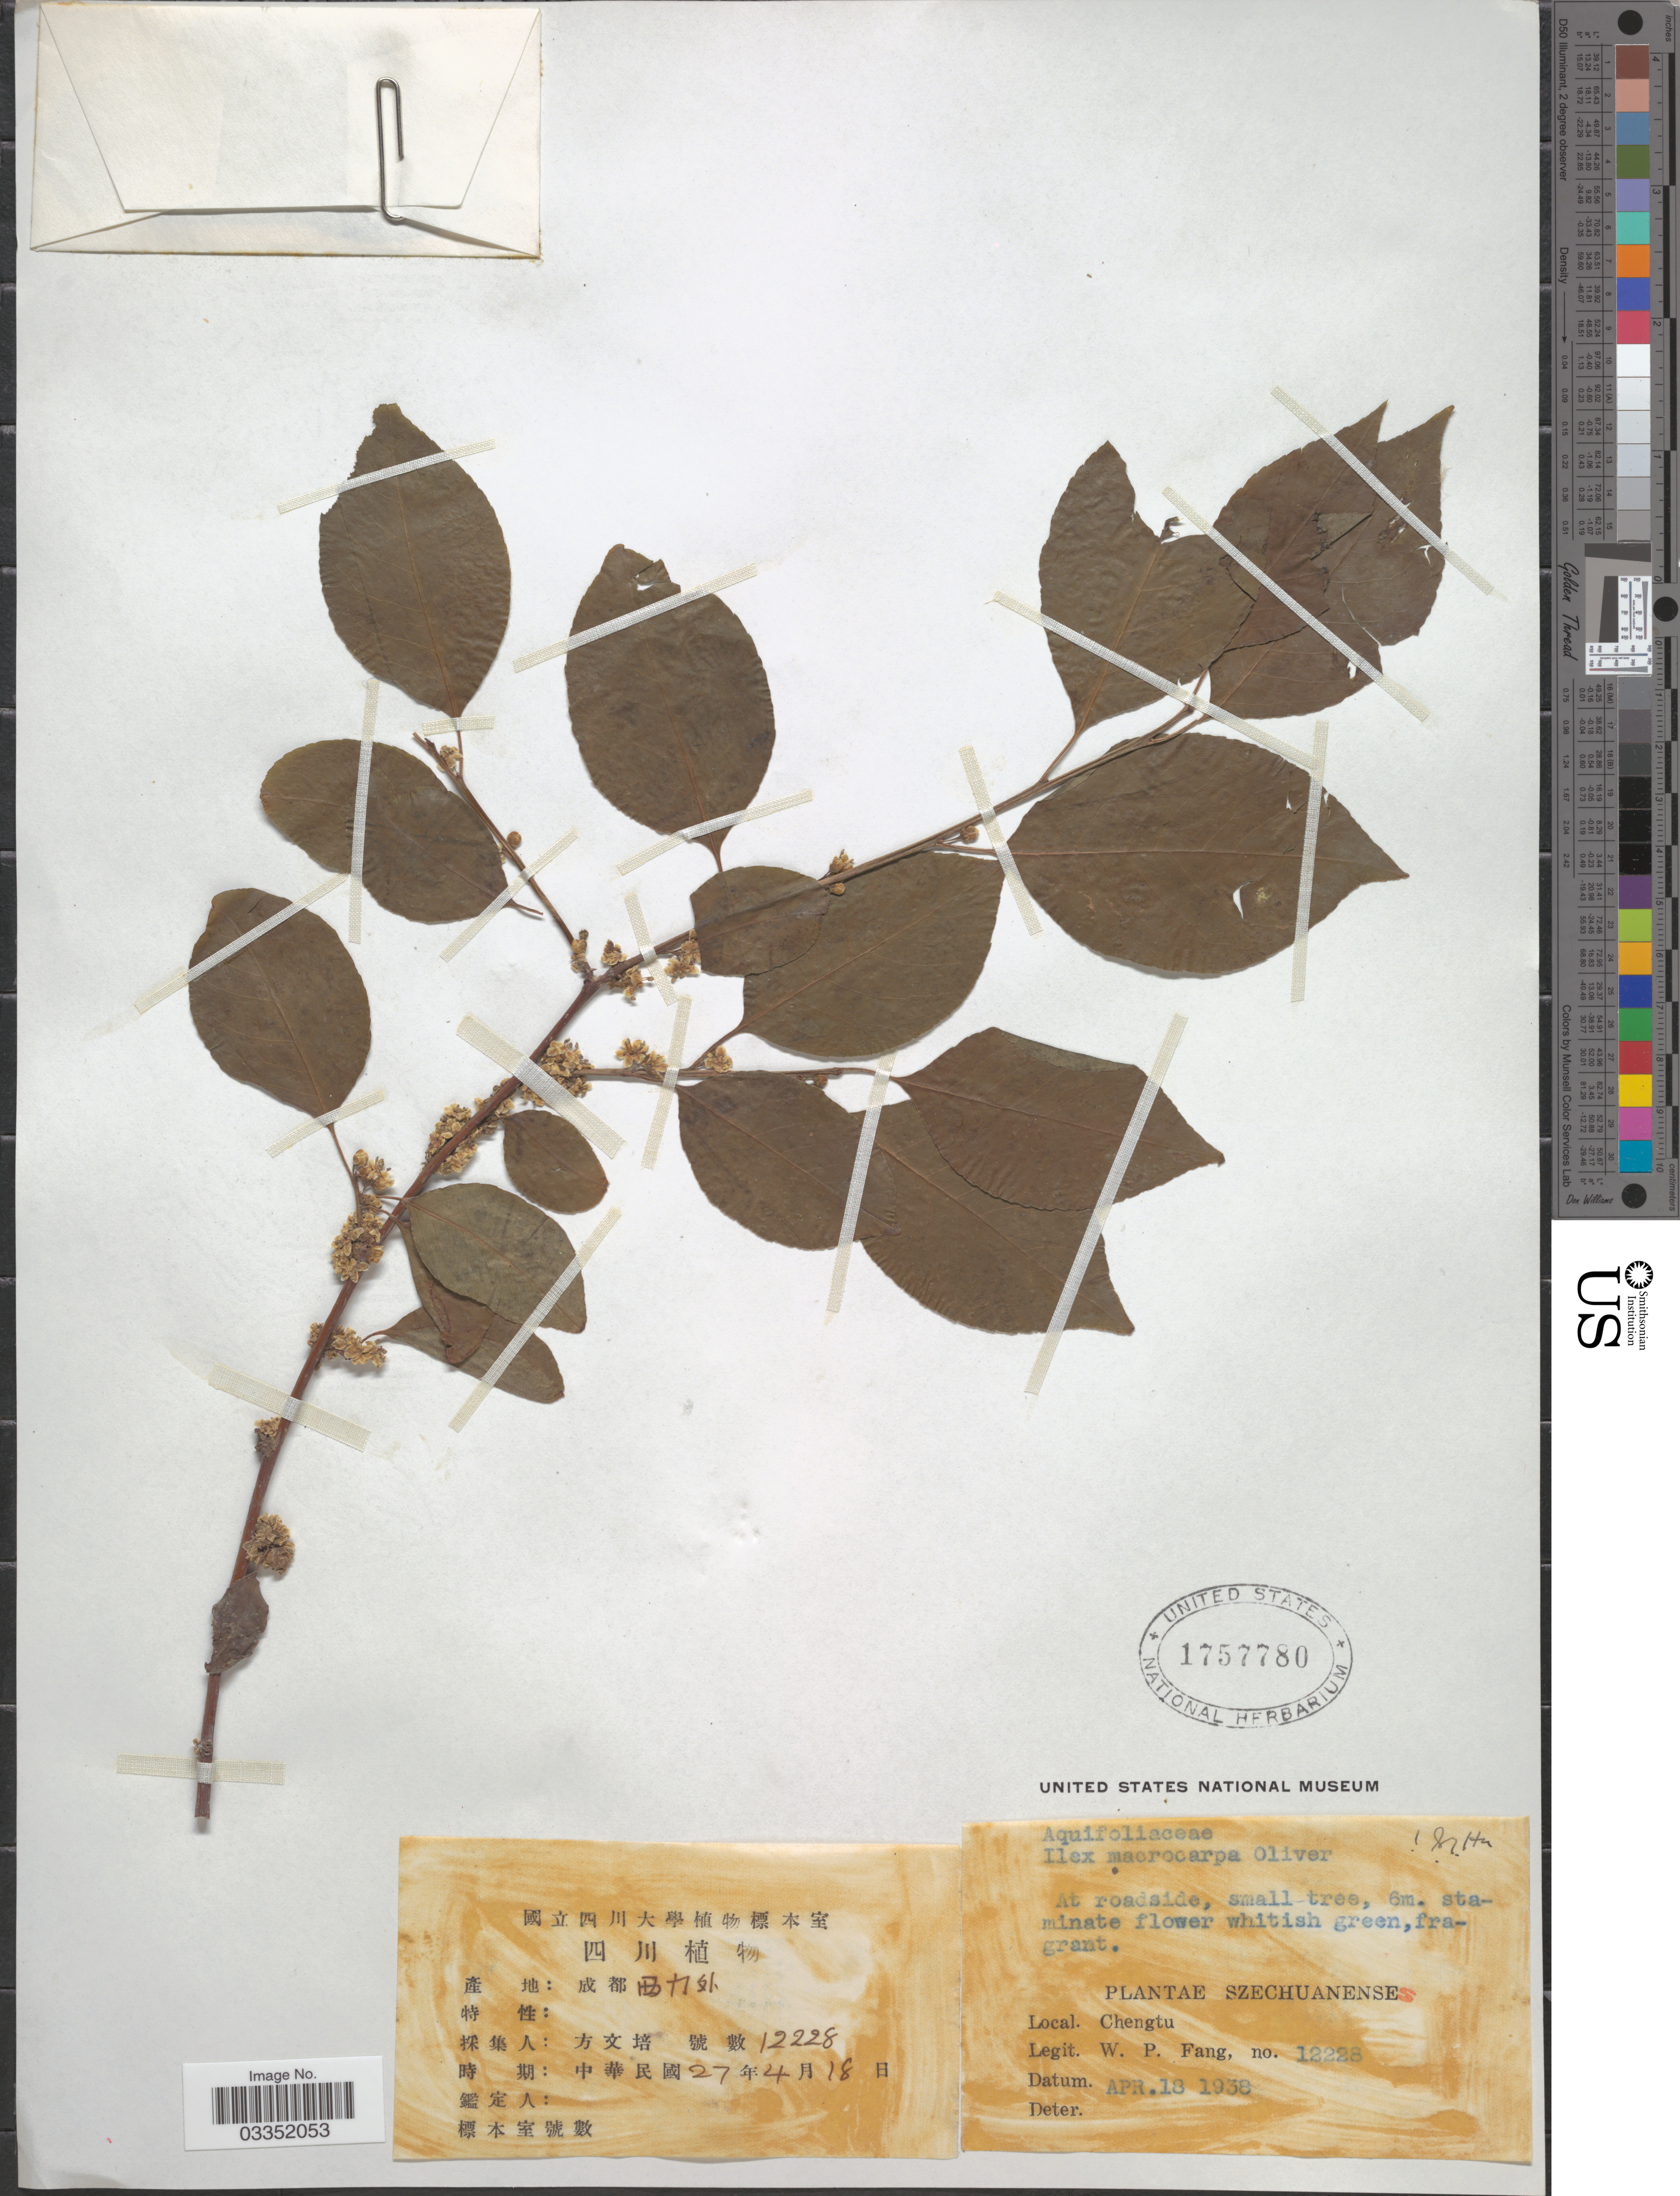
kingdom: Plantae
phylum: Tracheophyta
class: Magnoliopsida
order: Aquifoliales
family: Aquifoliaceae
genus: Ilex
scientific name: Ilex macrocarpa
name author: Oliv.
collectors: W. P. Fang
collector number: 12228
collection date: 1938-04-13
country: China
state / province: Sichuan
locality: Szechuanense. Chengtu.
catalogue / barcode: US 1757780